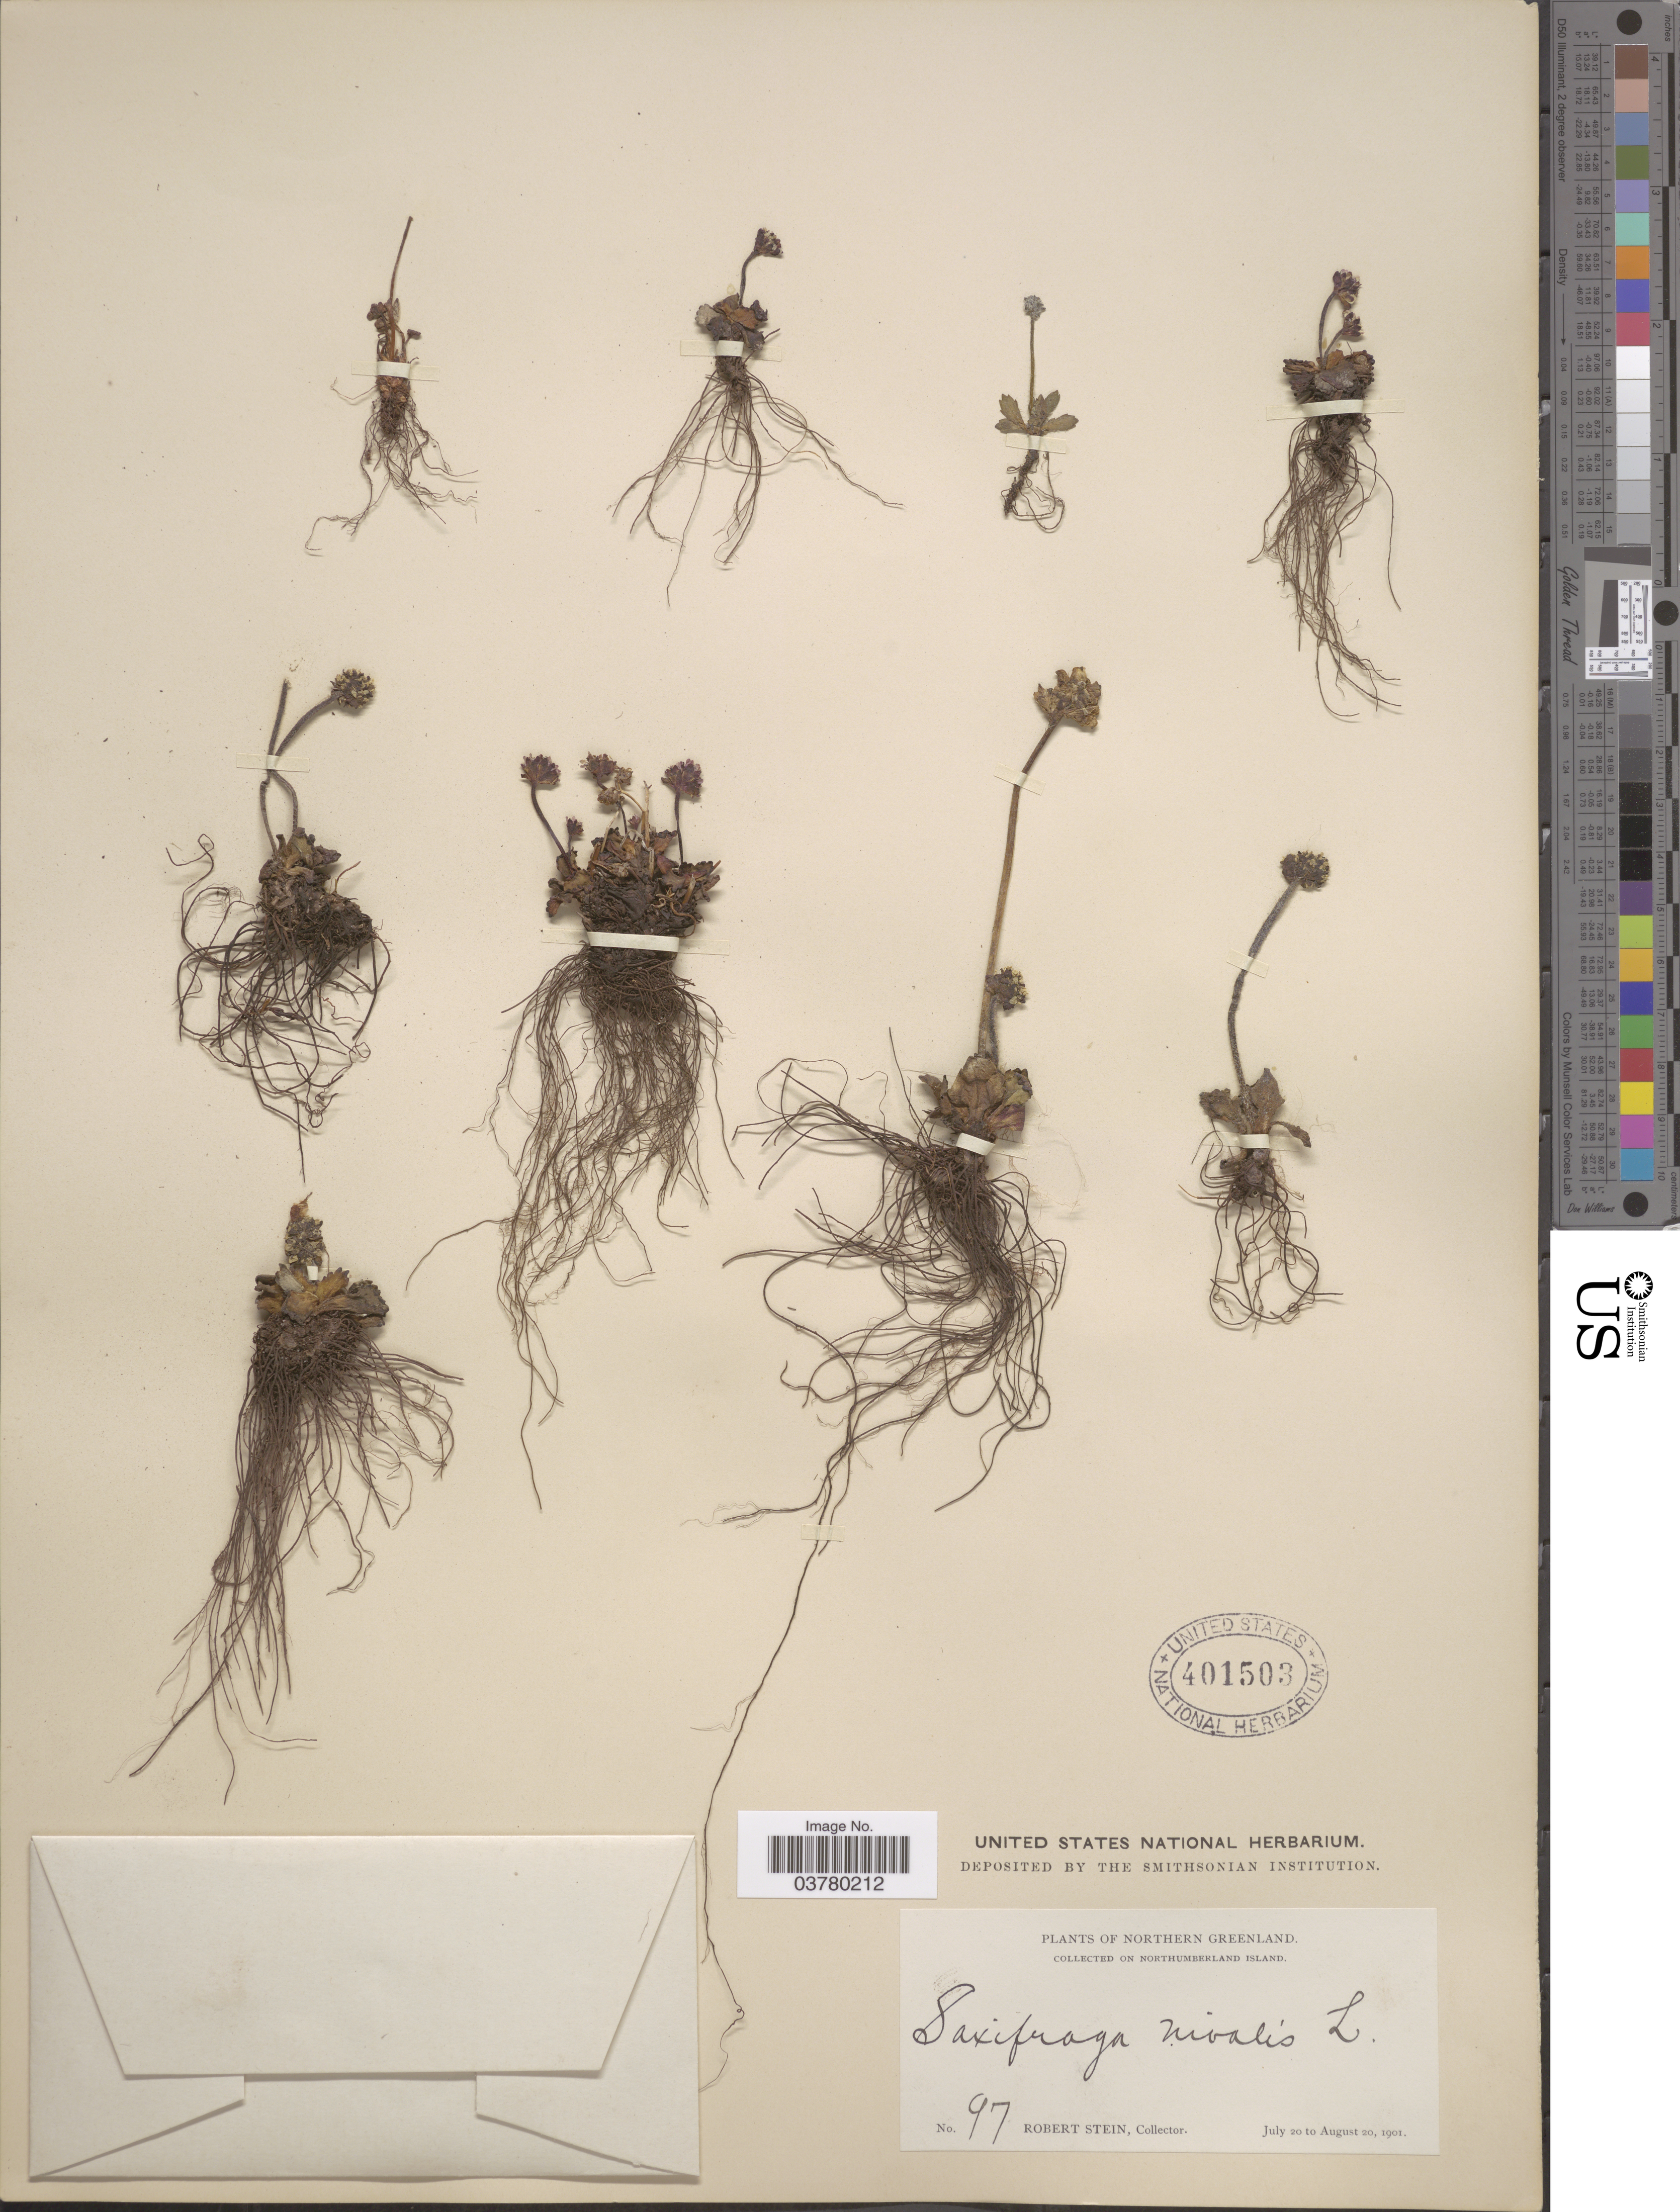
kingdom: Plantae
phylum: Tracheophyta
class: Magnoliopsida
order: Saxifragales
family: Saxifragaceae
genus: Micranthes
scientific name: Micranthes nivalis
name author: (L.) Small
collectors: R. Stein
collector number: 97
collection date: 1901-07-20/1901-08-20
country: Greenland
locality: Northern Greenland. On Northumberland Island.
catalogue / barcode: US 401503